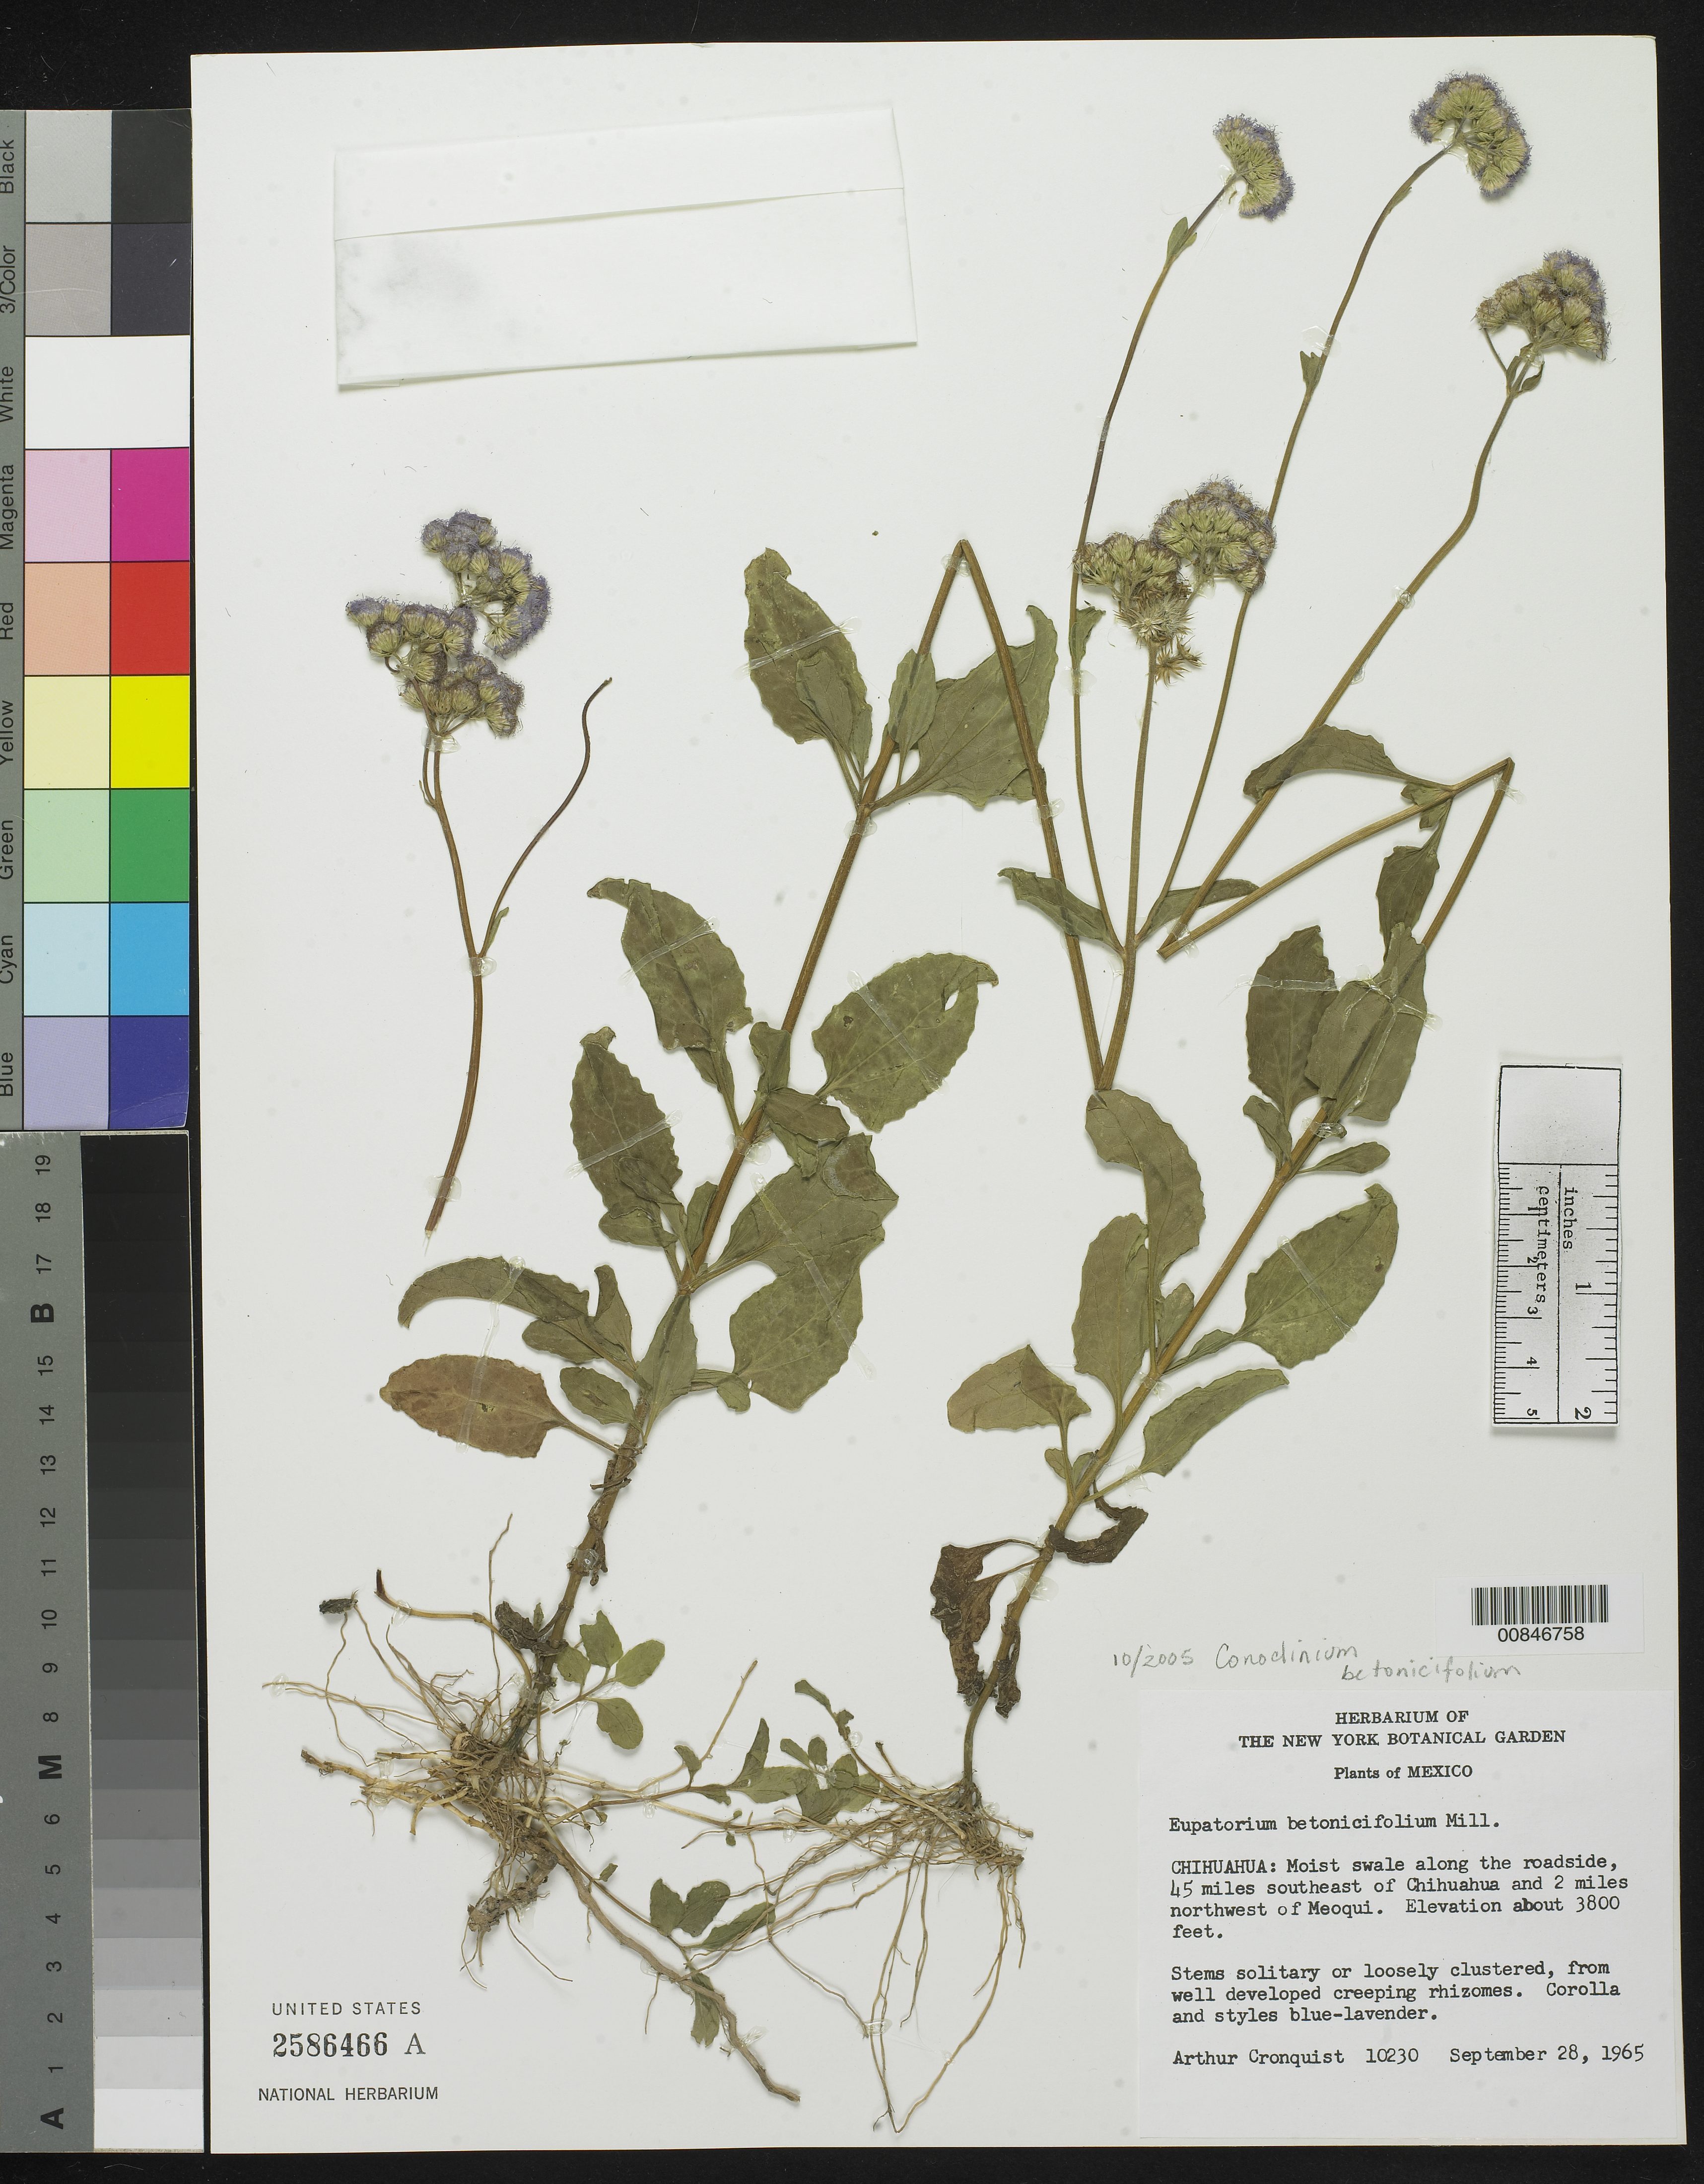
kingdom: Plantae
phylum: Tracheophyta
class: Magnoliopsida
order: Asterales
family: Asteraceae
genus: Conoclinium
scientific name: Conoclinium betonicifolium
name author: (Mill.) R.M. King & H. Rob.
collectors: A. J. Cronquist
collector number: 10230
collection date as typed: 28 Sep 1965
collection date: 1965-09-28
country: Mexico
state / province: Chihuahua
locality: Along roadside 45 miles southeast of Chihuahua and 2 miles northwest of Meoqui.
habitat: Moist swale along roadside.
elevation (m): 1158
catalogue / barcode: US 2586466A